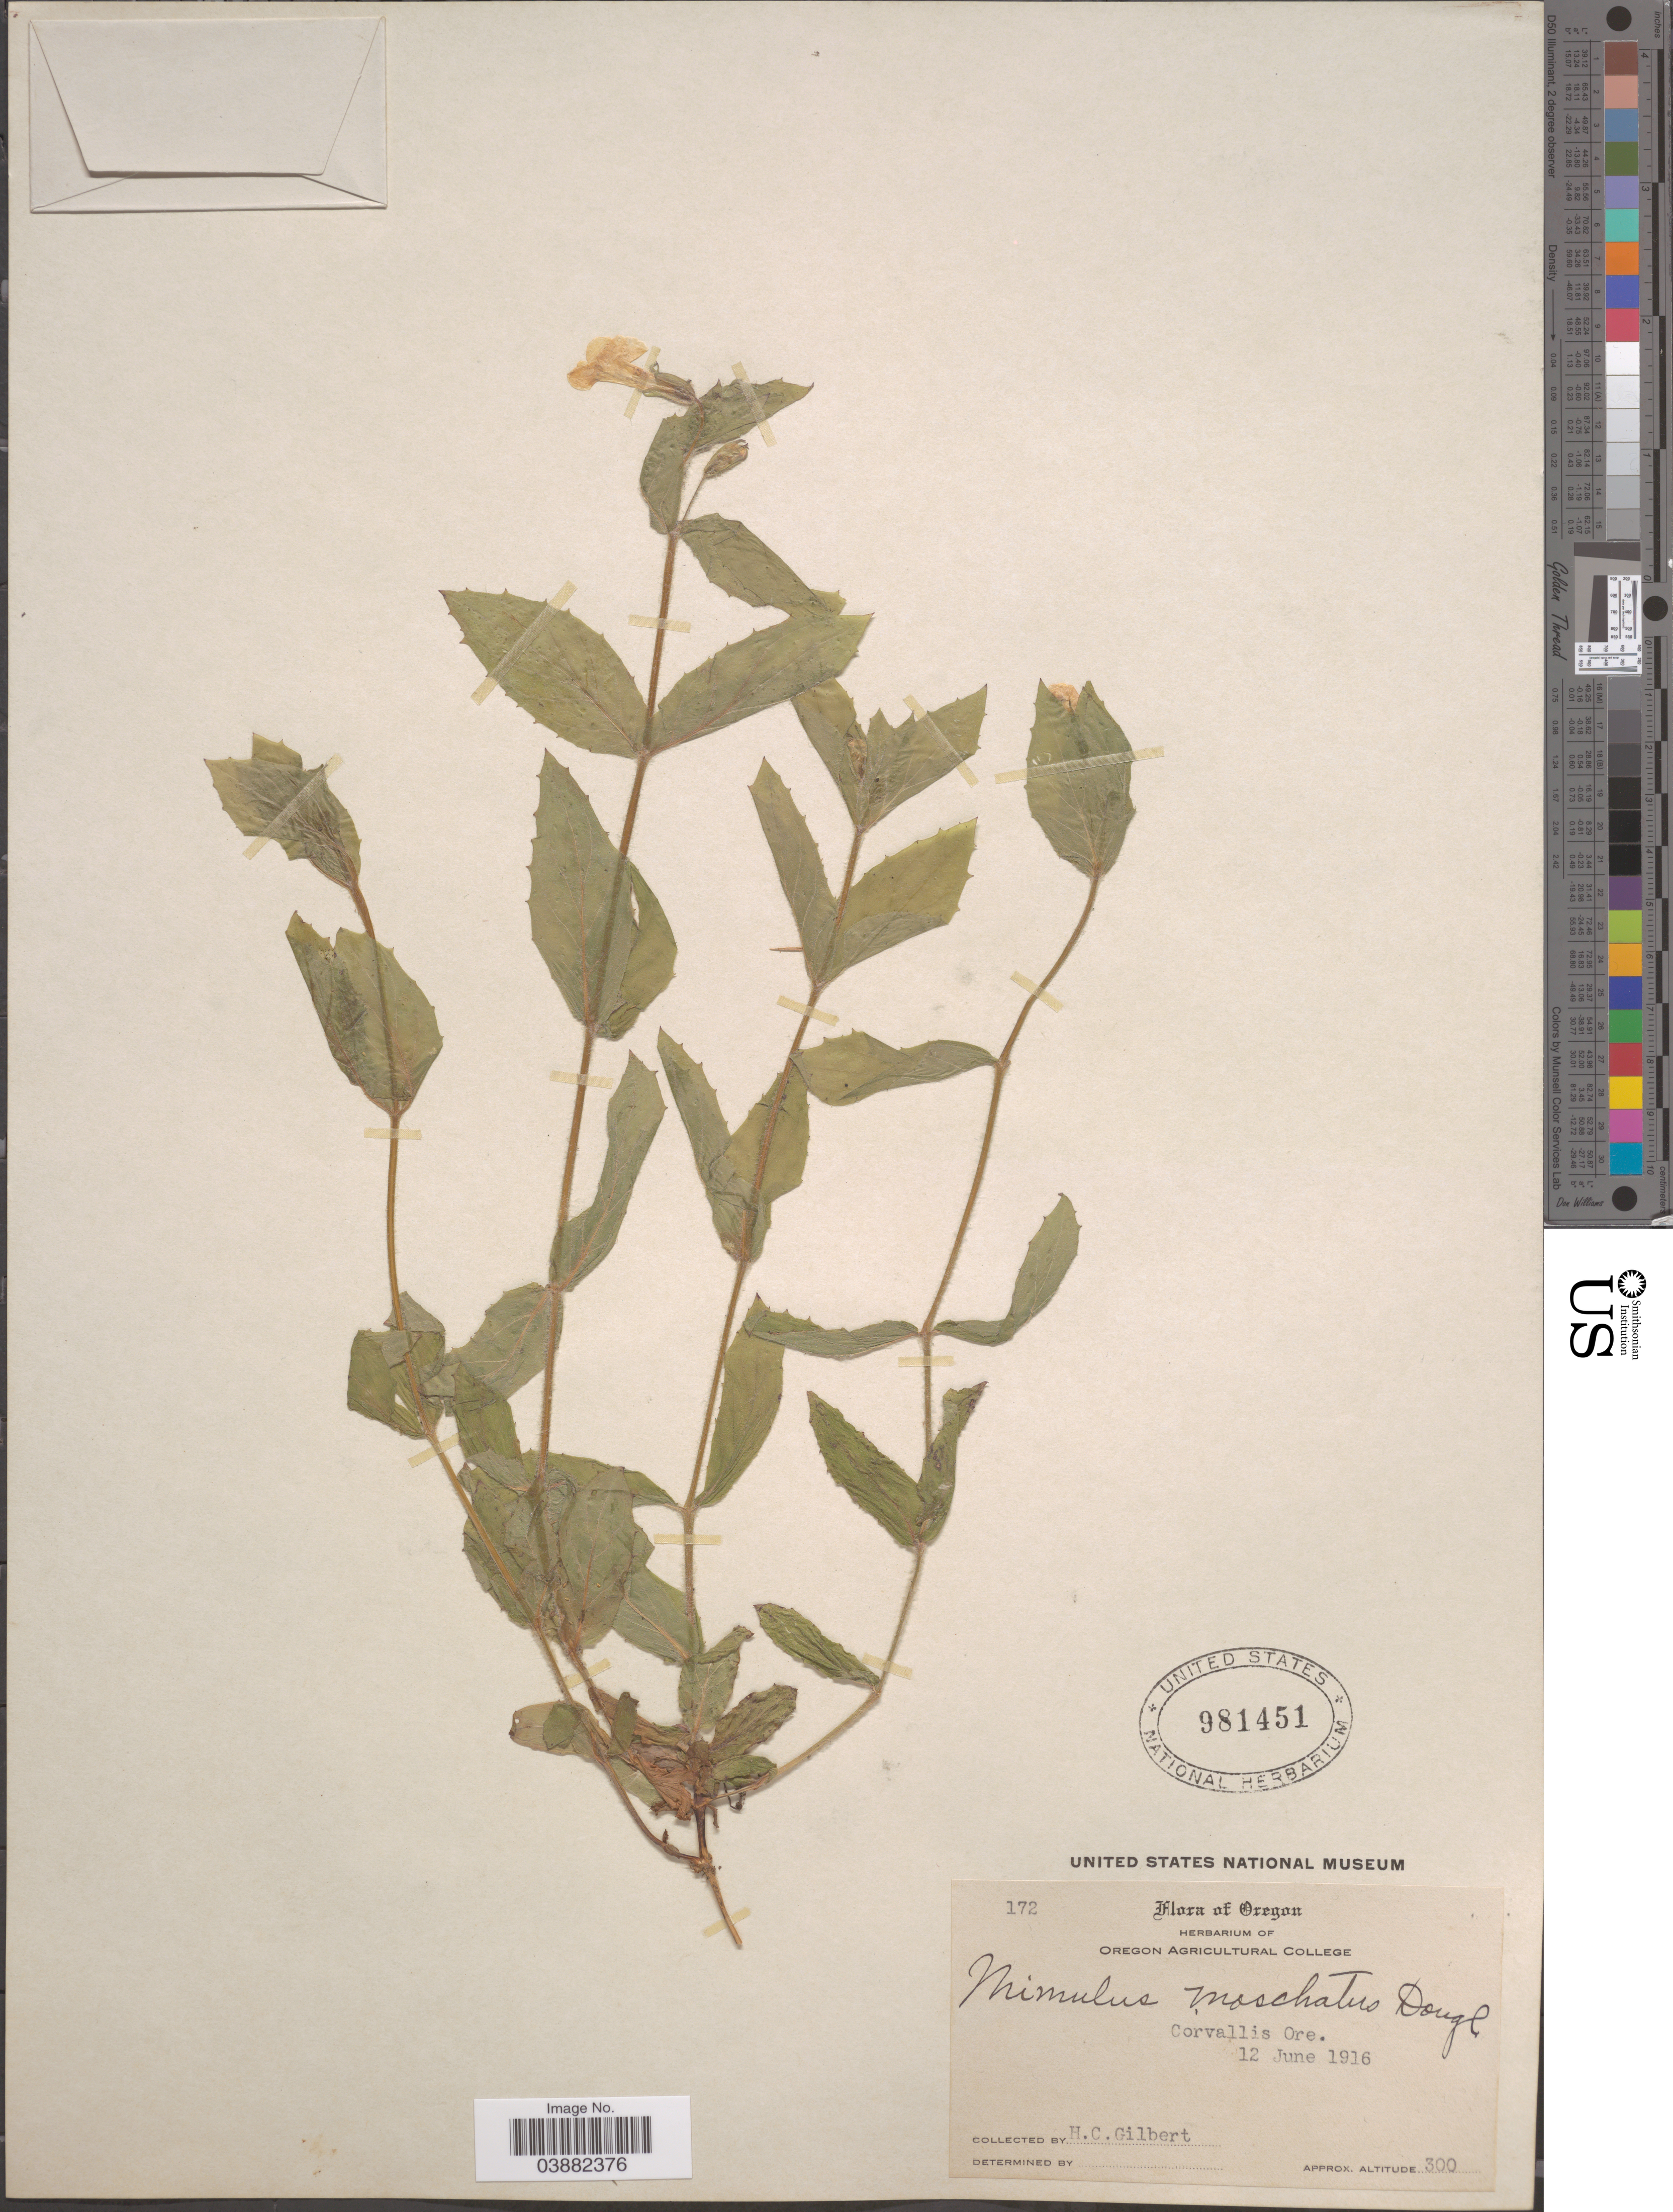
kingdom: Plantae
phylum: Tracheophyta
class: Magnoliopsida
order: Lamiales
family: Phrymaceae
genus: Mimulus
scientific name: Mimulus moschatus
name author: Douglas ex Lindl.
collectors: H. Gilbert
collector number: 172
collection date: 1916-06-12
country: United States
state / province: Oregon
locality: Corvallis.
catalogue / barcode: US 981451